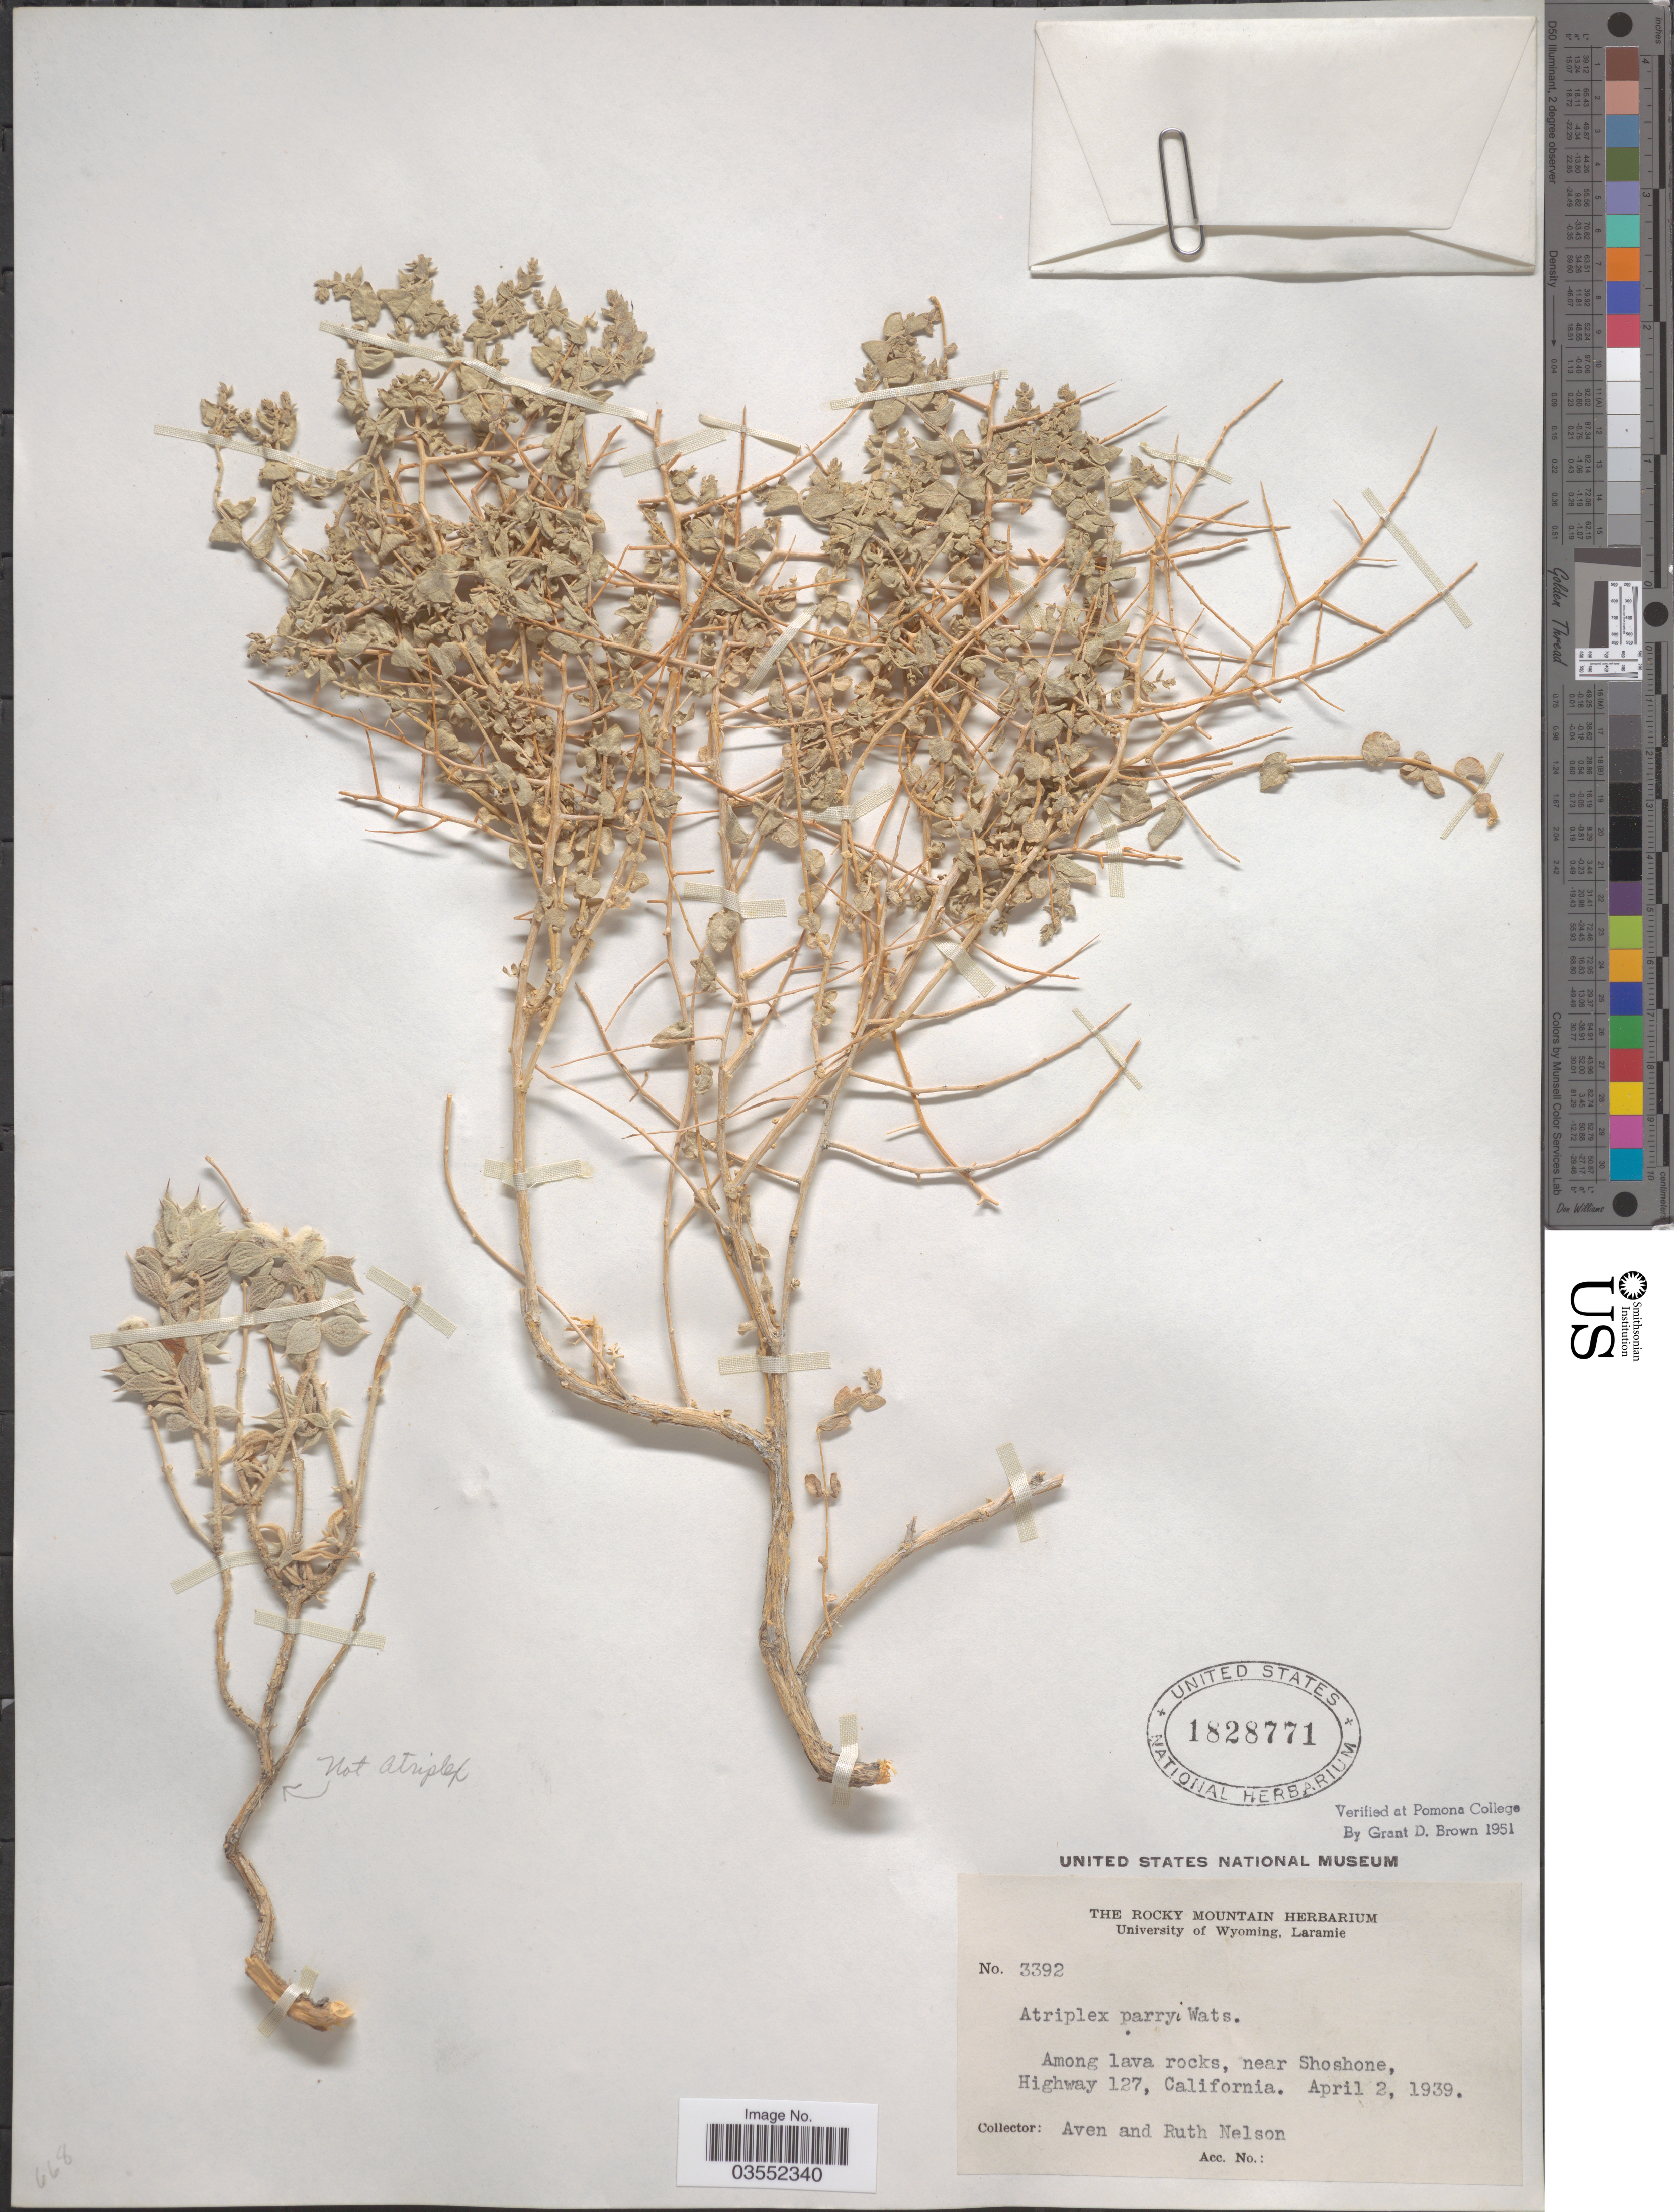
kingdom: Plantae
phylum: Tracheophyta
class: Magnoliopsida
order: Caryophyllales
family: Amaranthaceae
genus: Atriplex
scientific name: Atriplex parryi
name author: S. Watson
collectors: A. Nelson & R. A. Nelson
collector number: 3392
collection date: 1939-04-02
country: United States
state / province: California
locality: Among lava rocks, near Shoshone, Highway 127.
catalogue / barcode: US 1828771